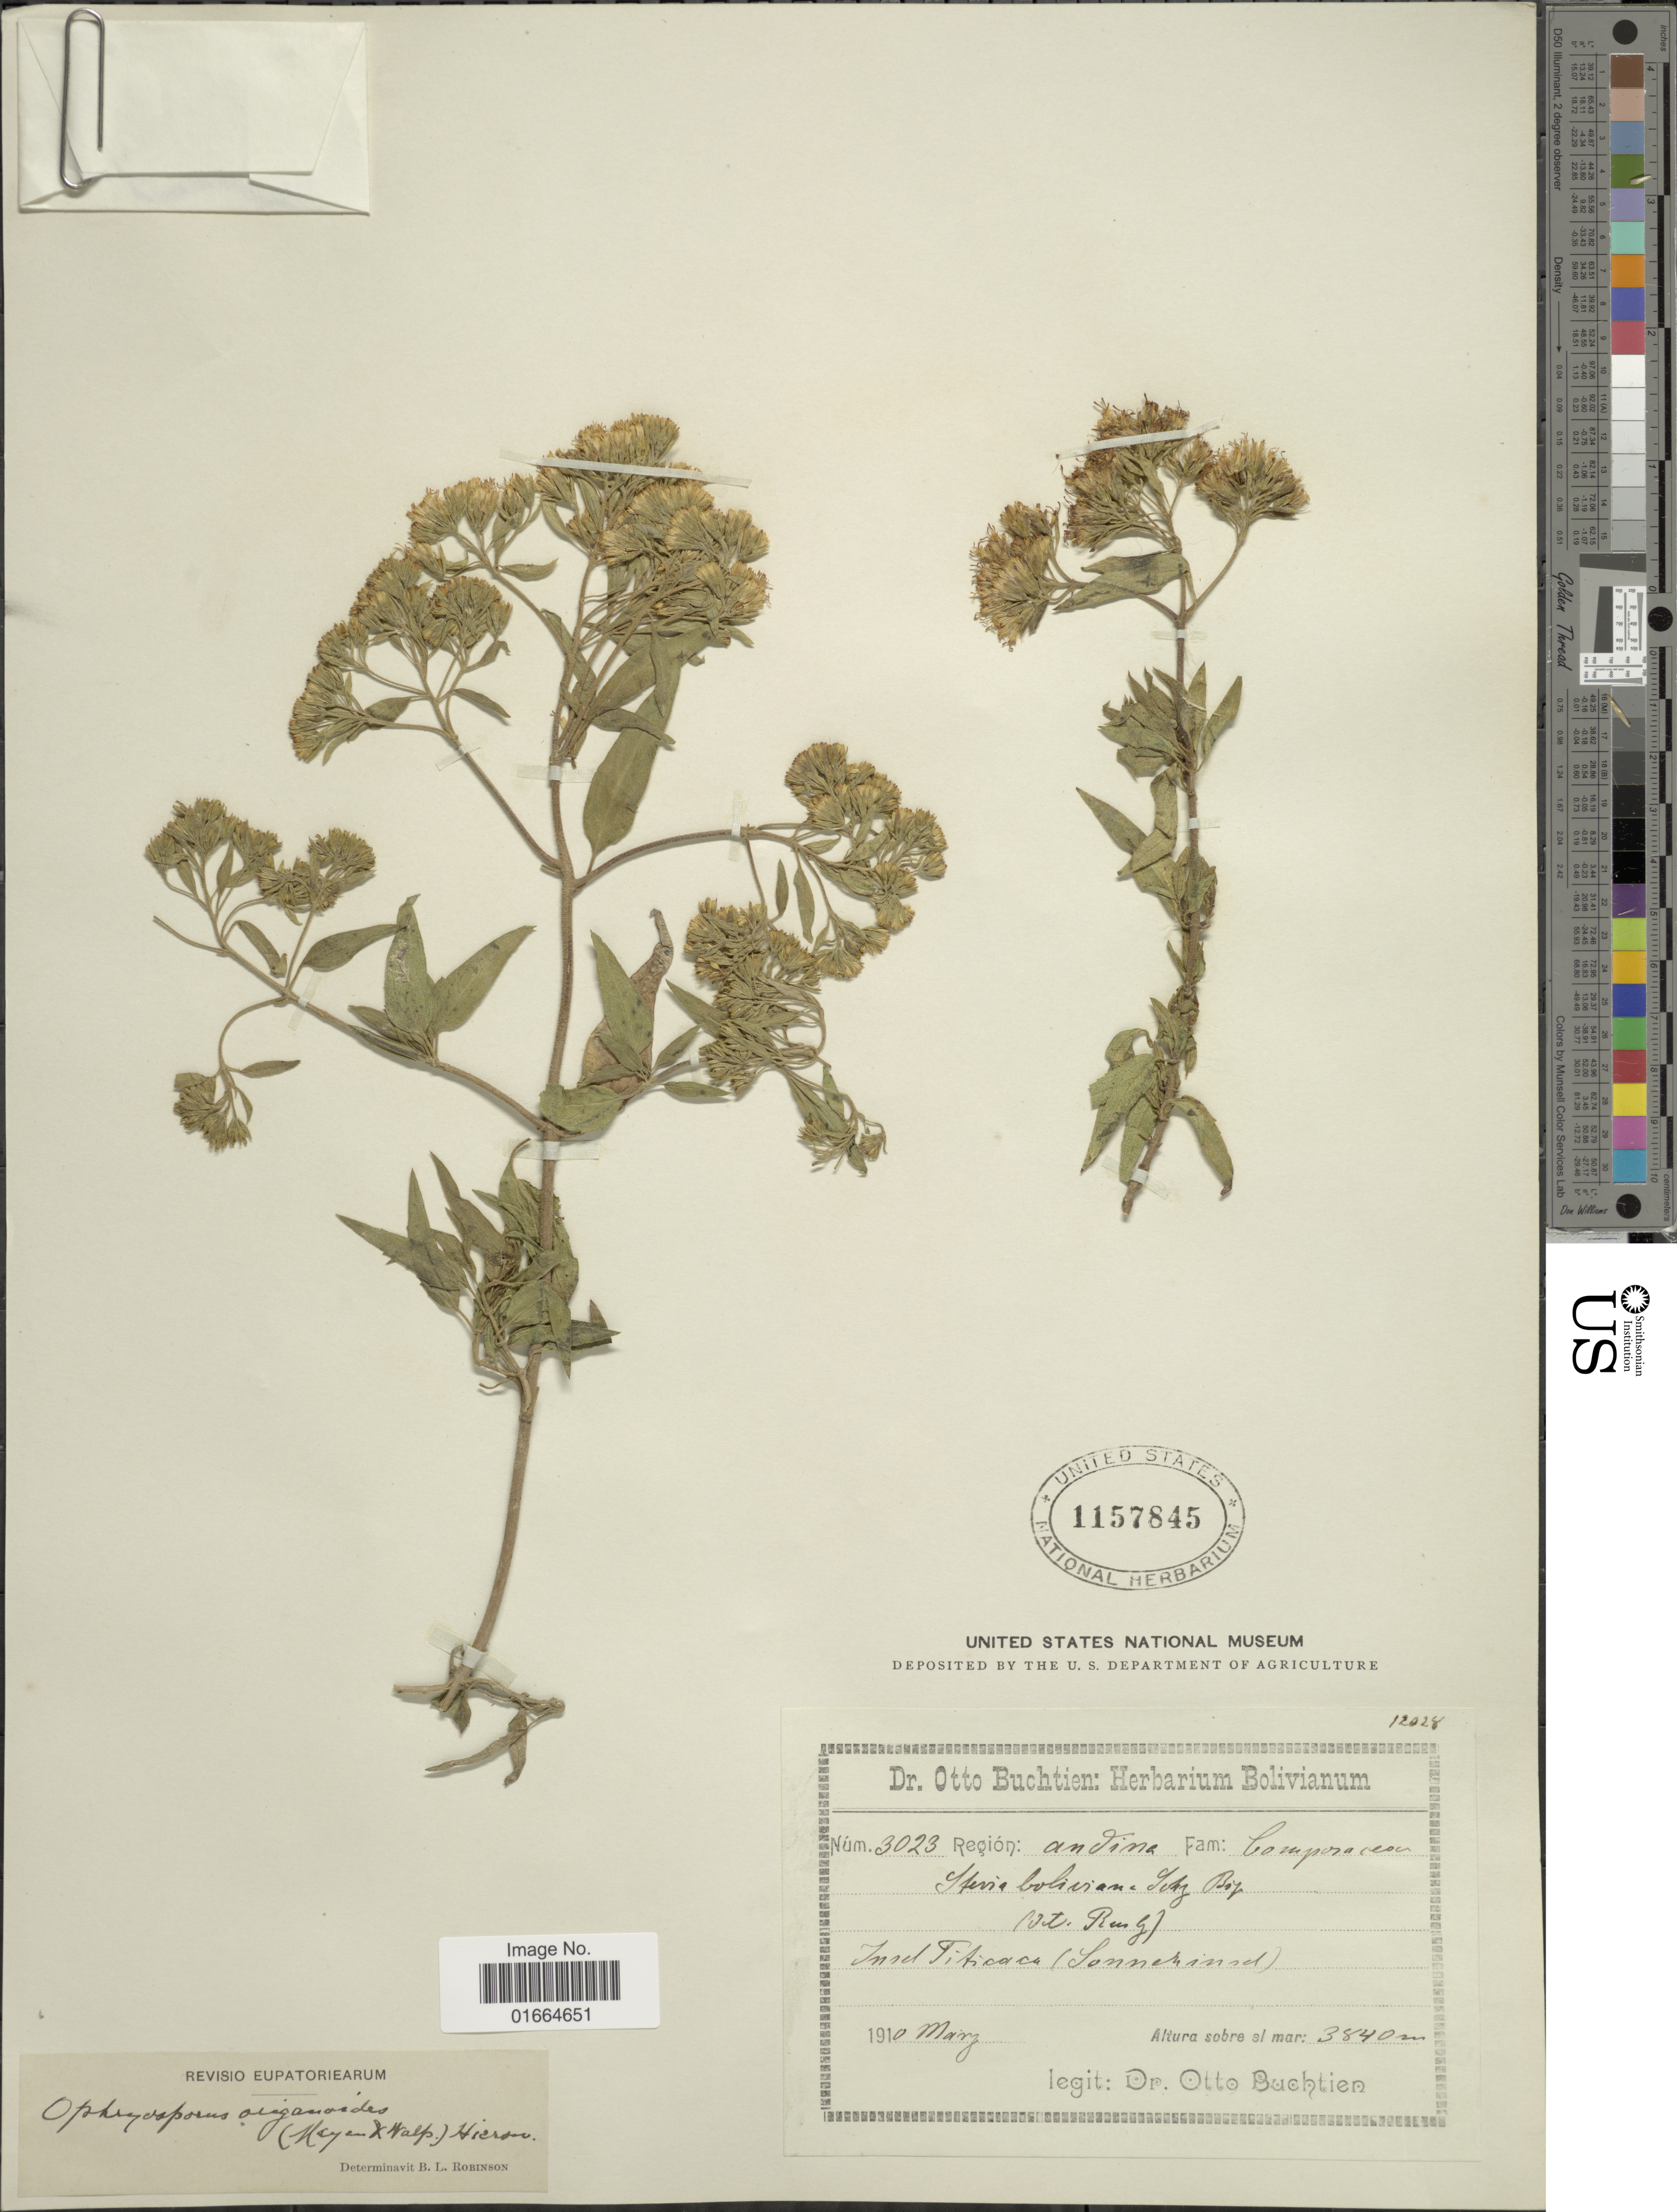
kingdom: Plantae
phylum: Tracheophyta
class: Magnoliopsida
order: Asterales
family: Asteraceae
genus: Ophryosporus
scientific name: Ophryosporus heptanthus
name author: (Sch. Bip. ex Wedd.) R.M. King & H. Rob.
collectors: O. Buchtien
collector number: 3023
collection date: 1910-03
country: Bolivia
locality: Region: Avina, Insel Titicaca (Sonner ind)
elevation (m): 3840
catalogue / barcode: US 1157845